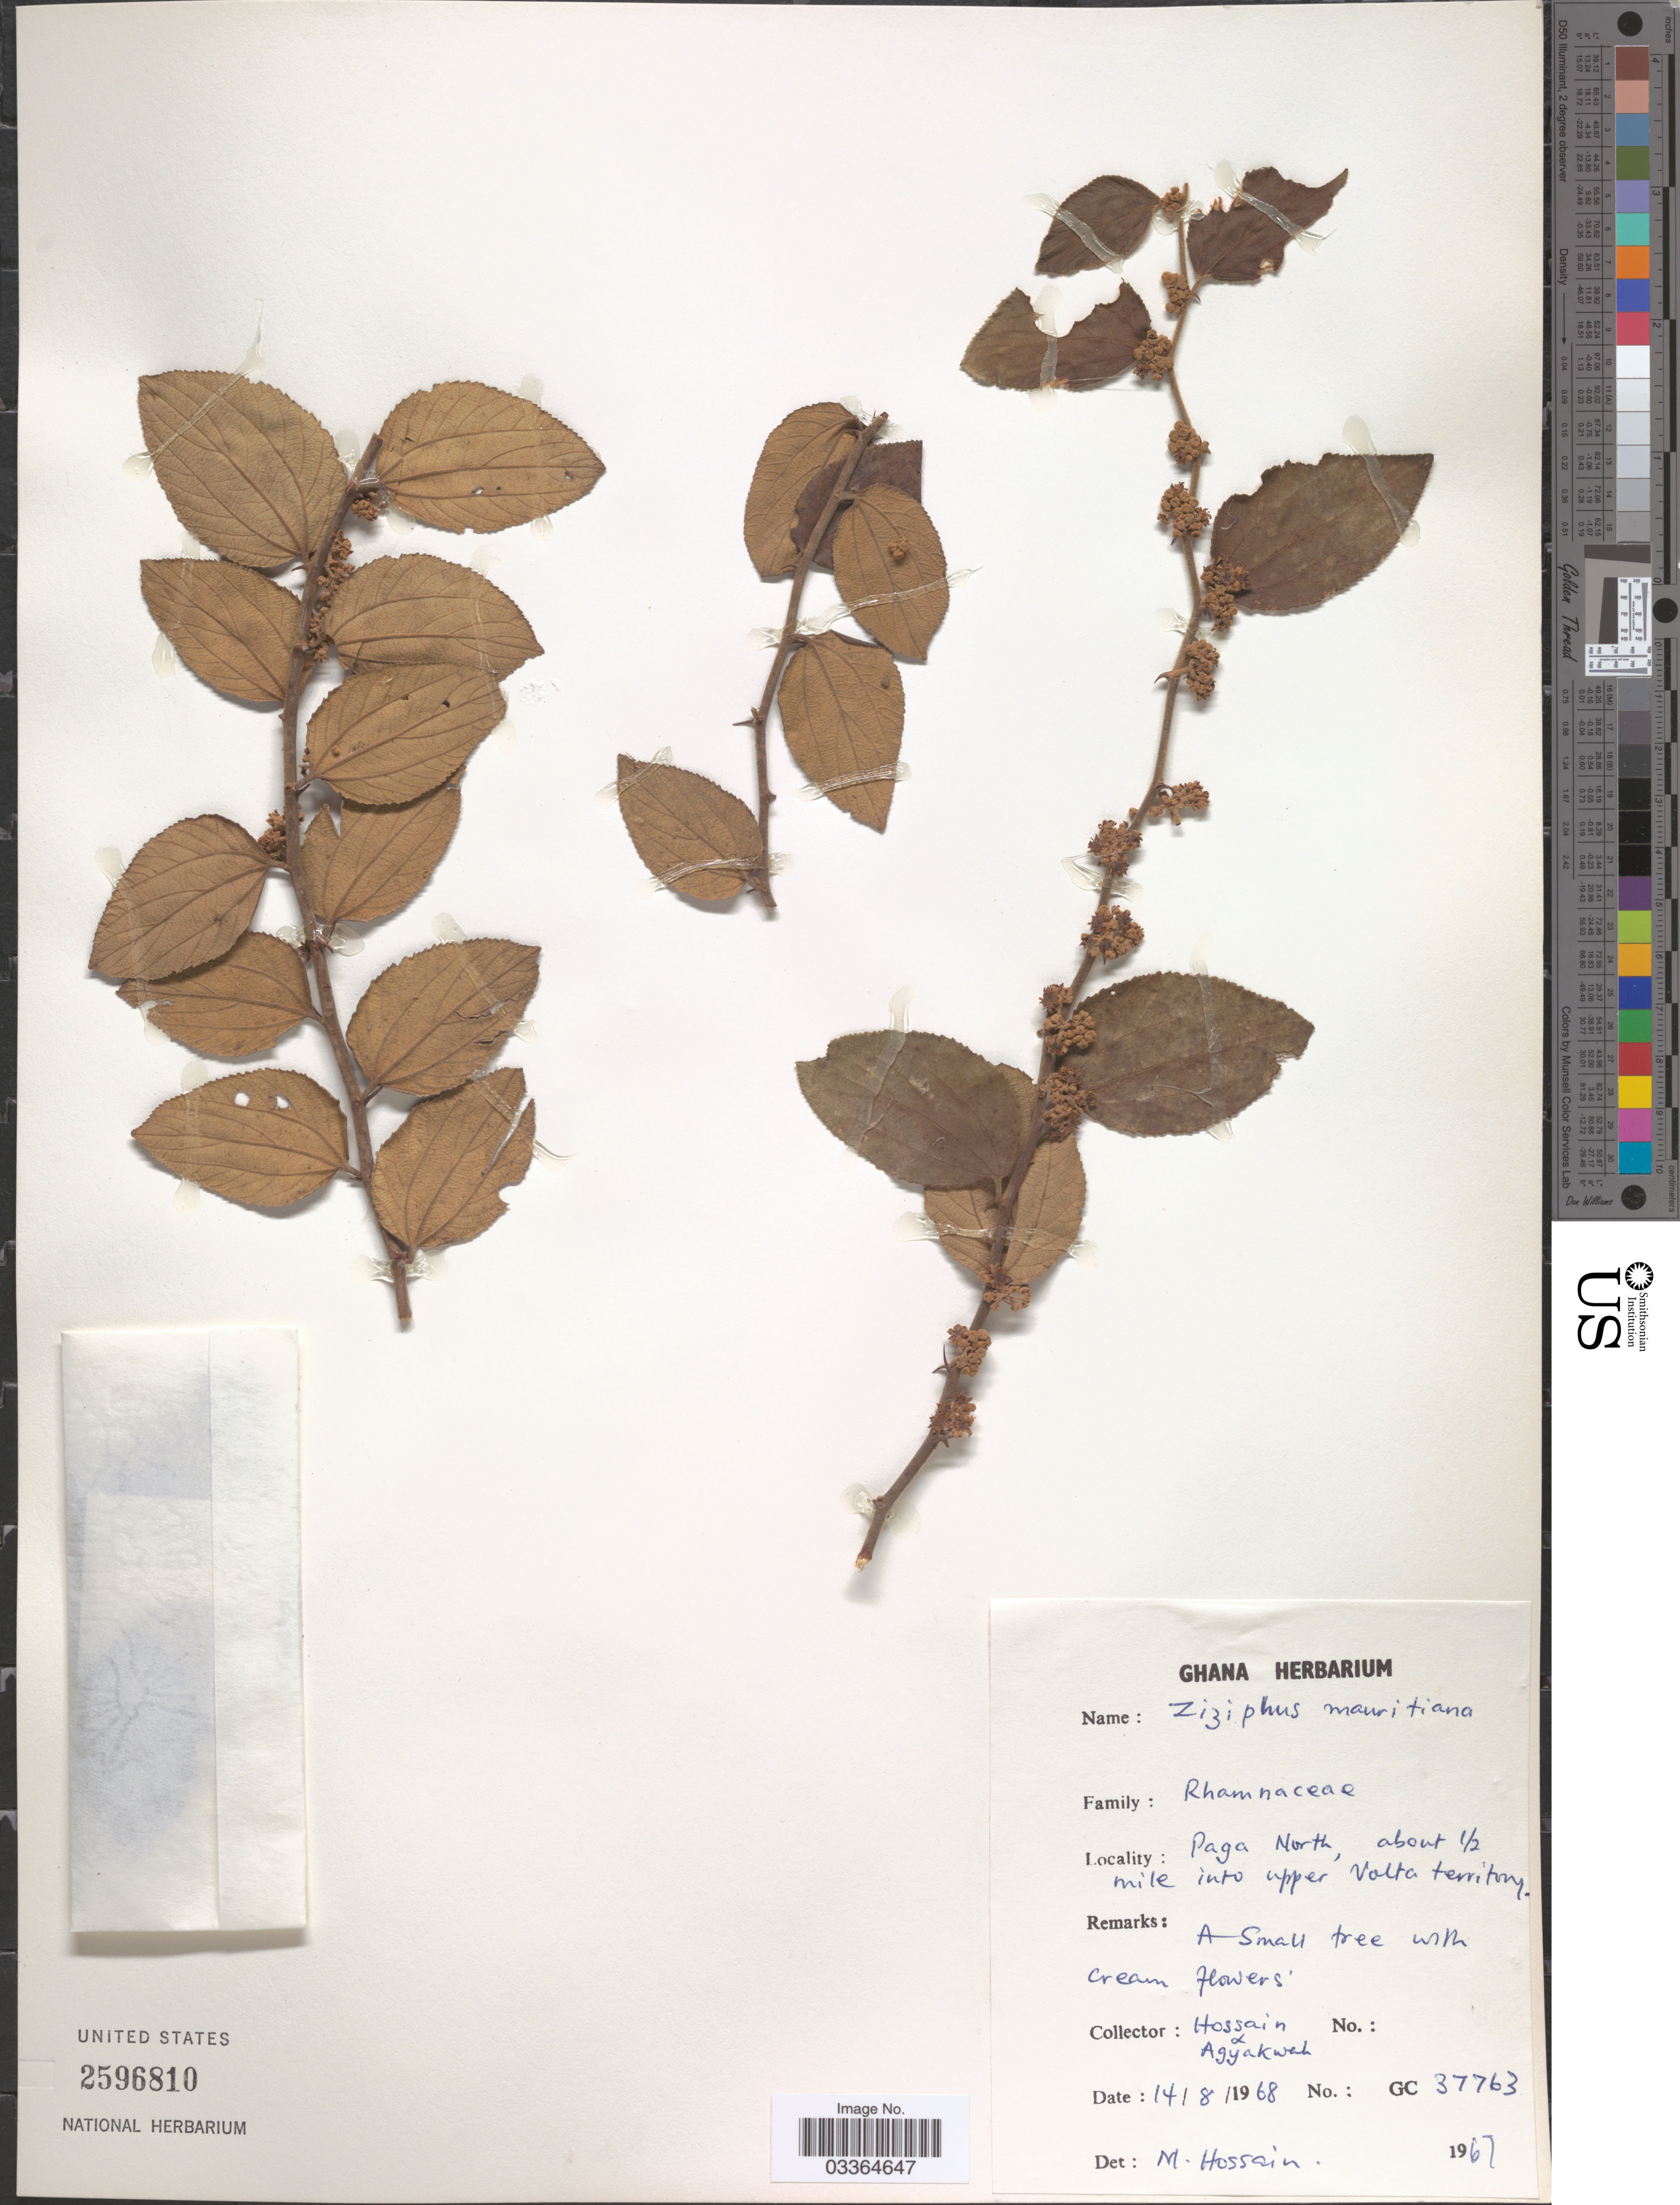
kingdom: Plantae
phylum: Tracheophyta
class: Magnoliopsida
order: Rosales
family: Rhamnaceae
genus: Ziziphus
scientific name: Ziziphus mauritiana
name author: Lam.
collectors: Hossain & Agyakwah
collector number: GC 37763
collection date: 1968-08-14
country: Ghana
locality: Paga North, about ½ mile into upper Volta territory.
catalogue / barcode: US 2596810